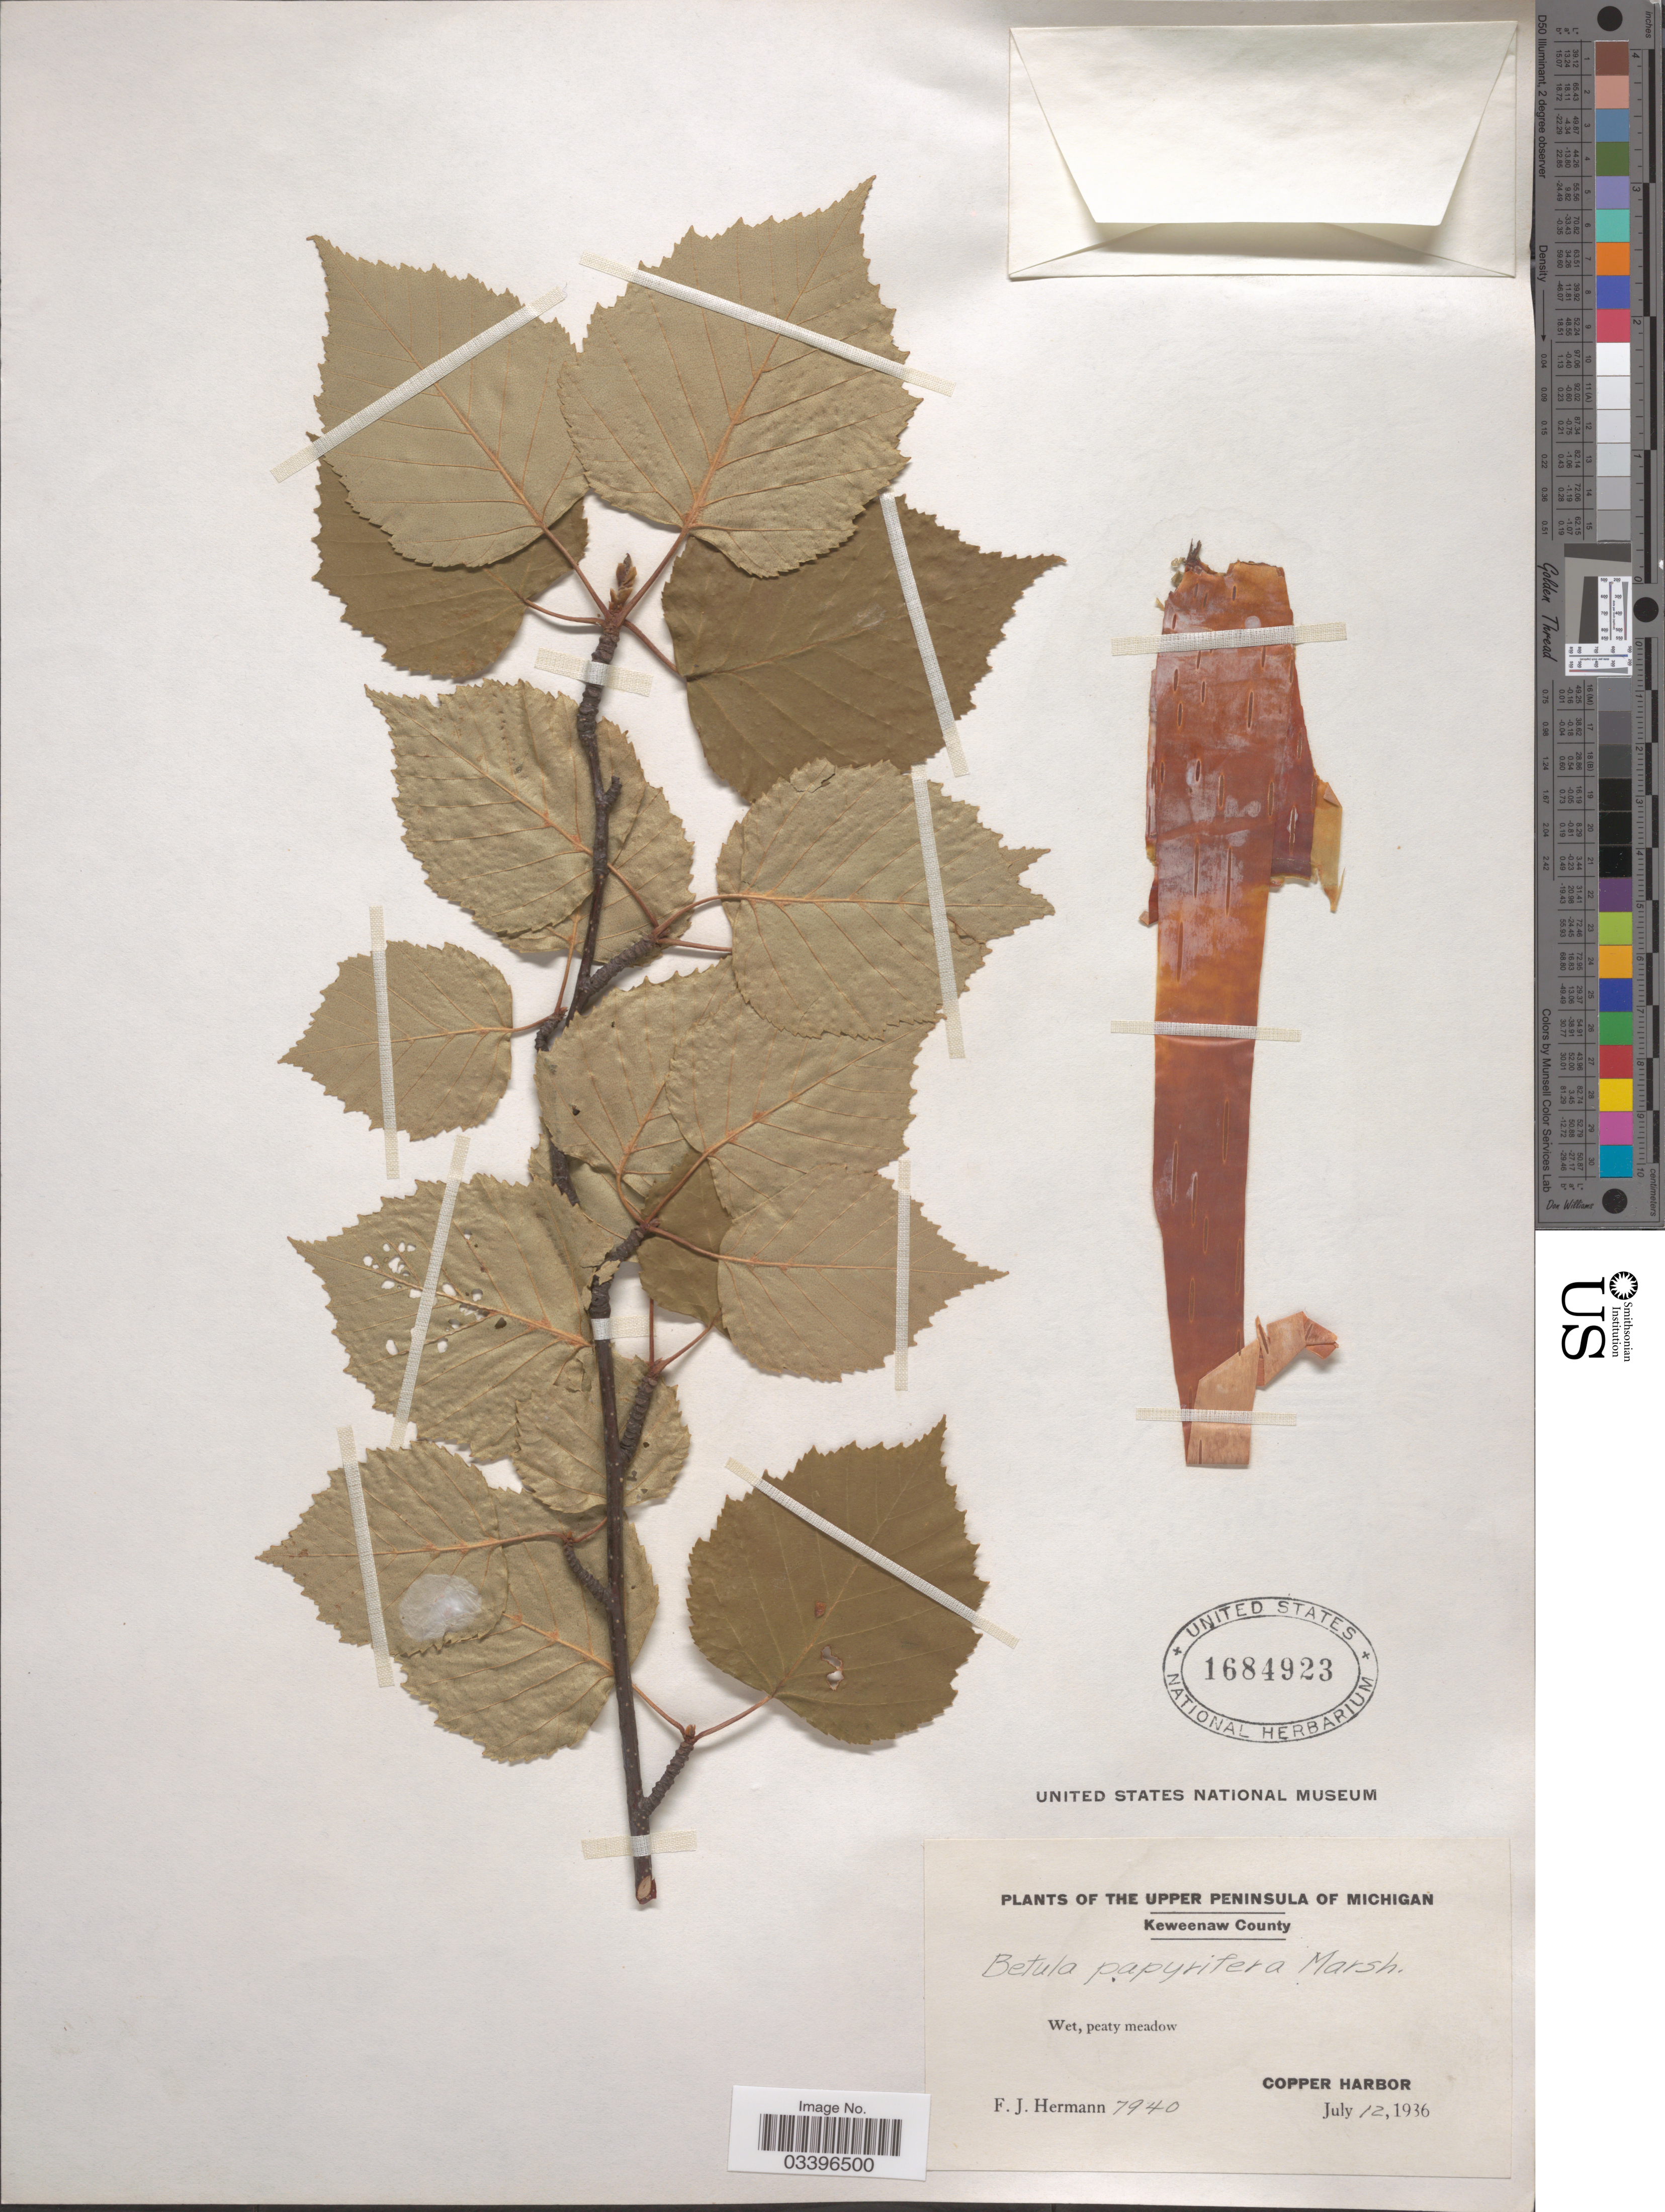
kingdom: Plantae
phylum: Tracheophyta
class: Magnoliopsida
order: Fagales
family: Betulaceae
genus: Betula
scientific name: Betula papyrifera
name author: Marshall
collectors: F. J. Hermann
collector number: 7940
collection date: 1936-07-12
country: United States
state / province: Michigan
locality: The Upper Peninsula of Michigan. Keweenaw County. Copper Harbor.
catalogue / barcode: US 1684923